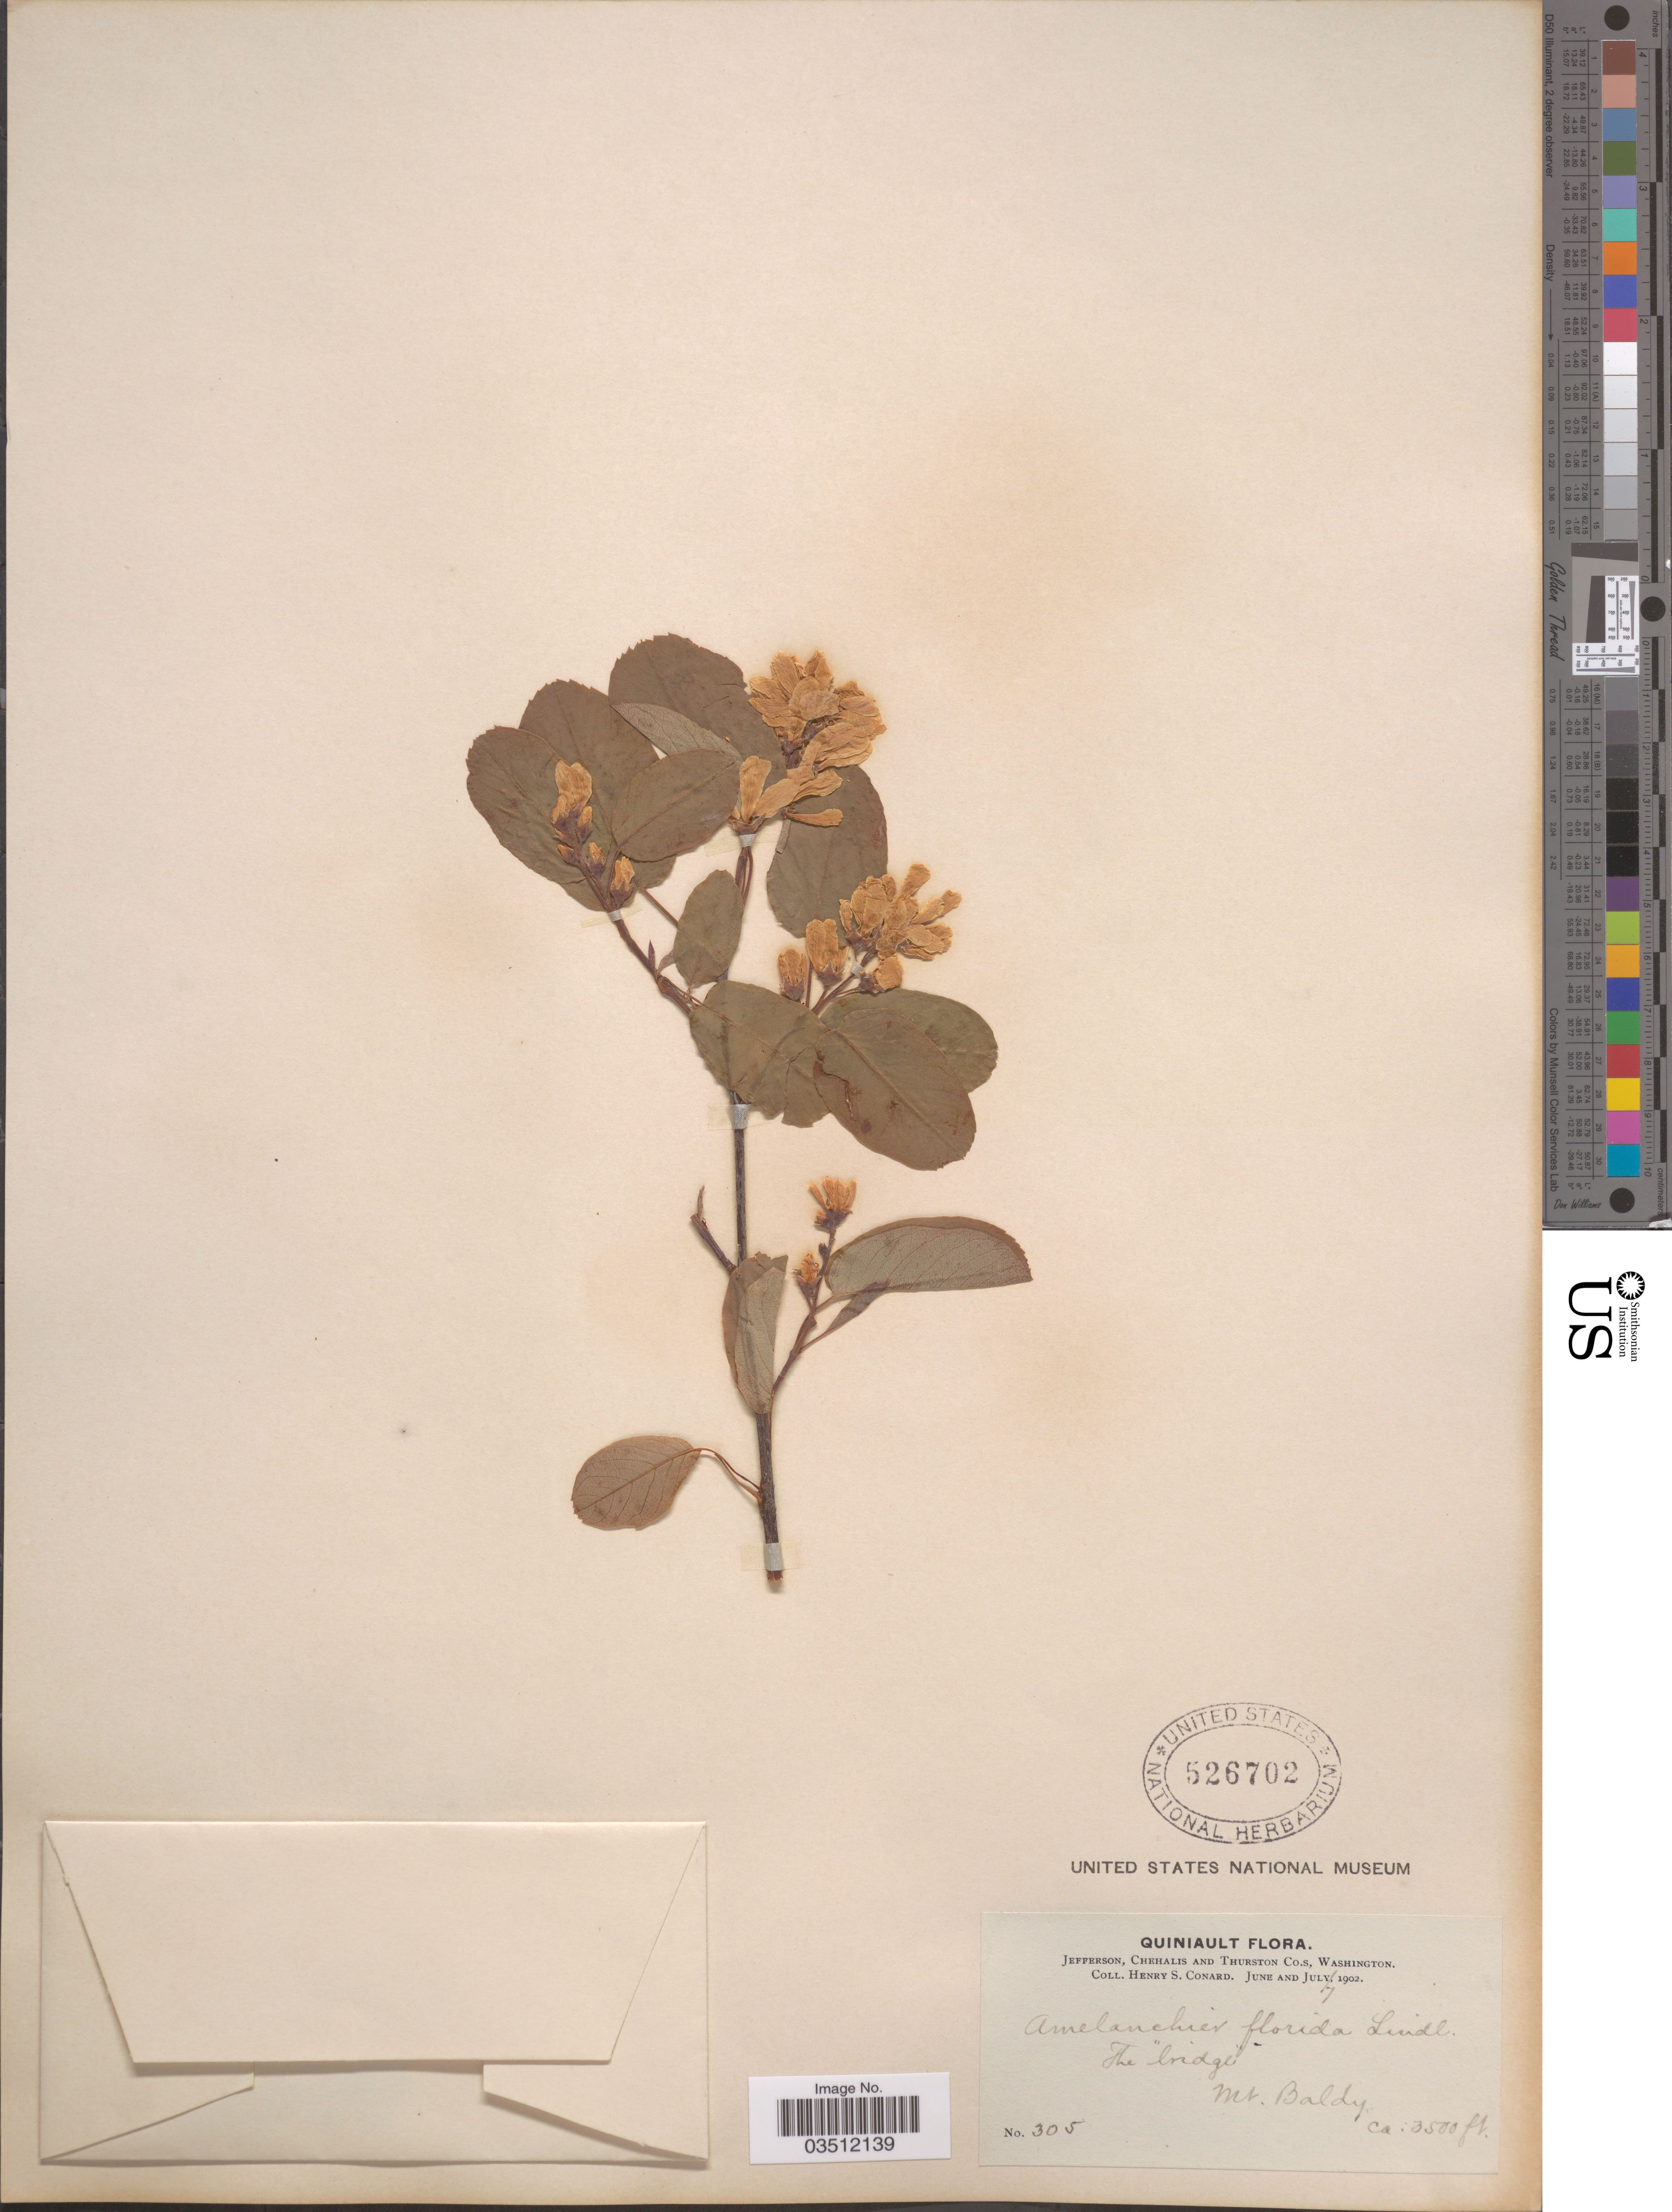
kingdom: Plantae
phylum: Tracheophyta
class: Magnoliopsida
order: Rosales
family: Rosaceae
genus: Amelanchier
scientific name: Amelanchier florida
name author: Lindl.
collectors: H. S. Conard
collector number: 305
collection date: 1902-07-07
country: United States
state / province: Washington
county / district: Thurston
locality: Quiniault. Jefferson, Chehalis and Thurston Co.s. The "bridge" Mt. Baldy.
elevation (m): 1067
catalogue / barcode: US 526702